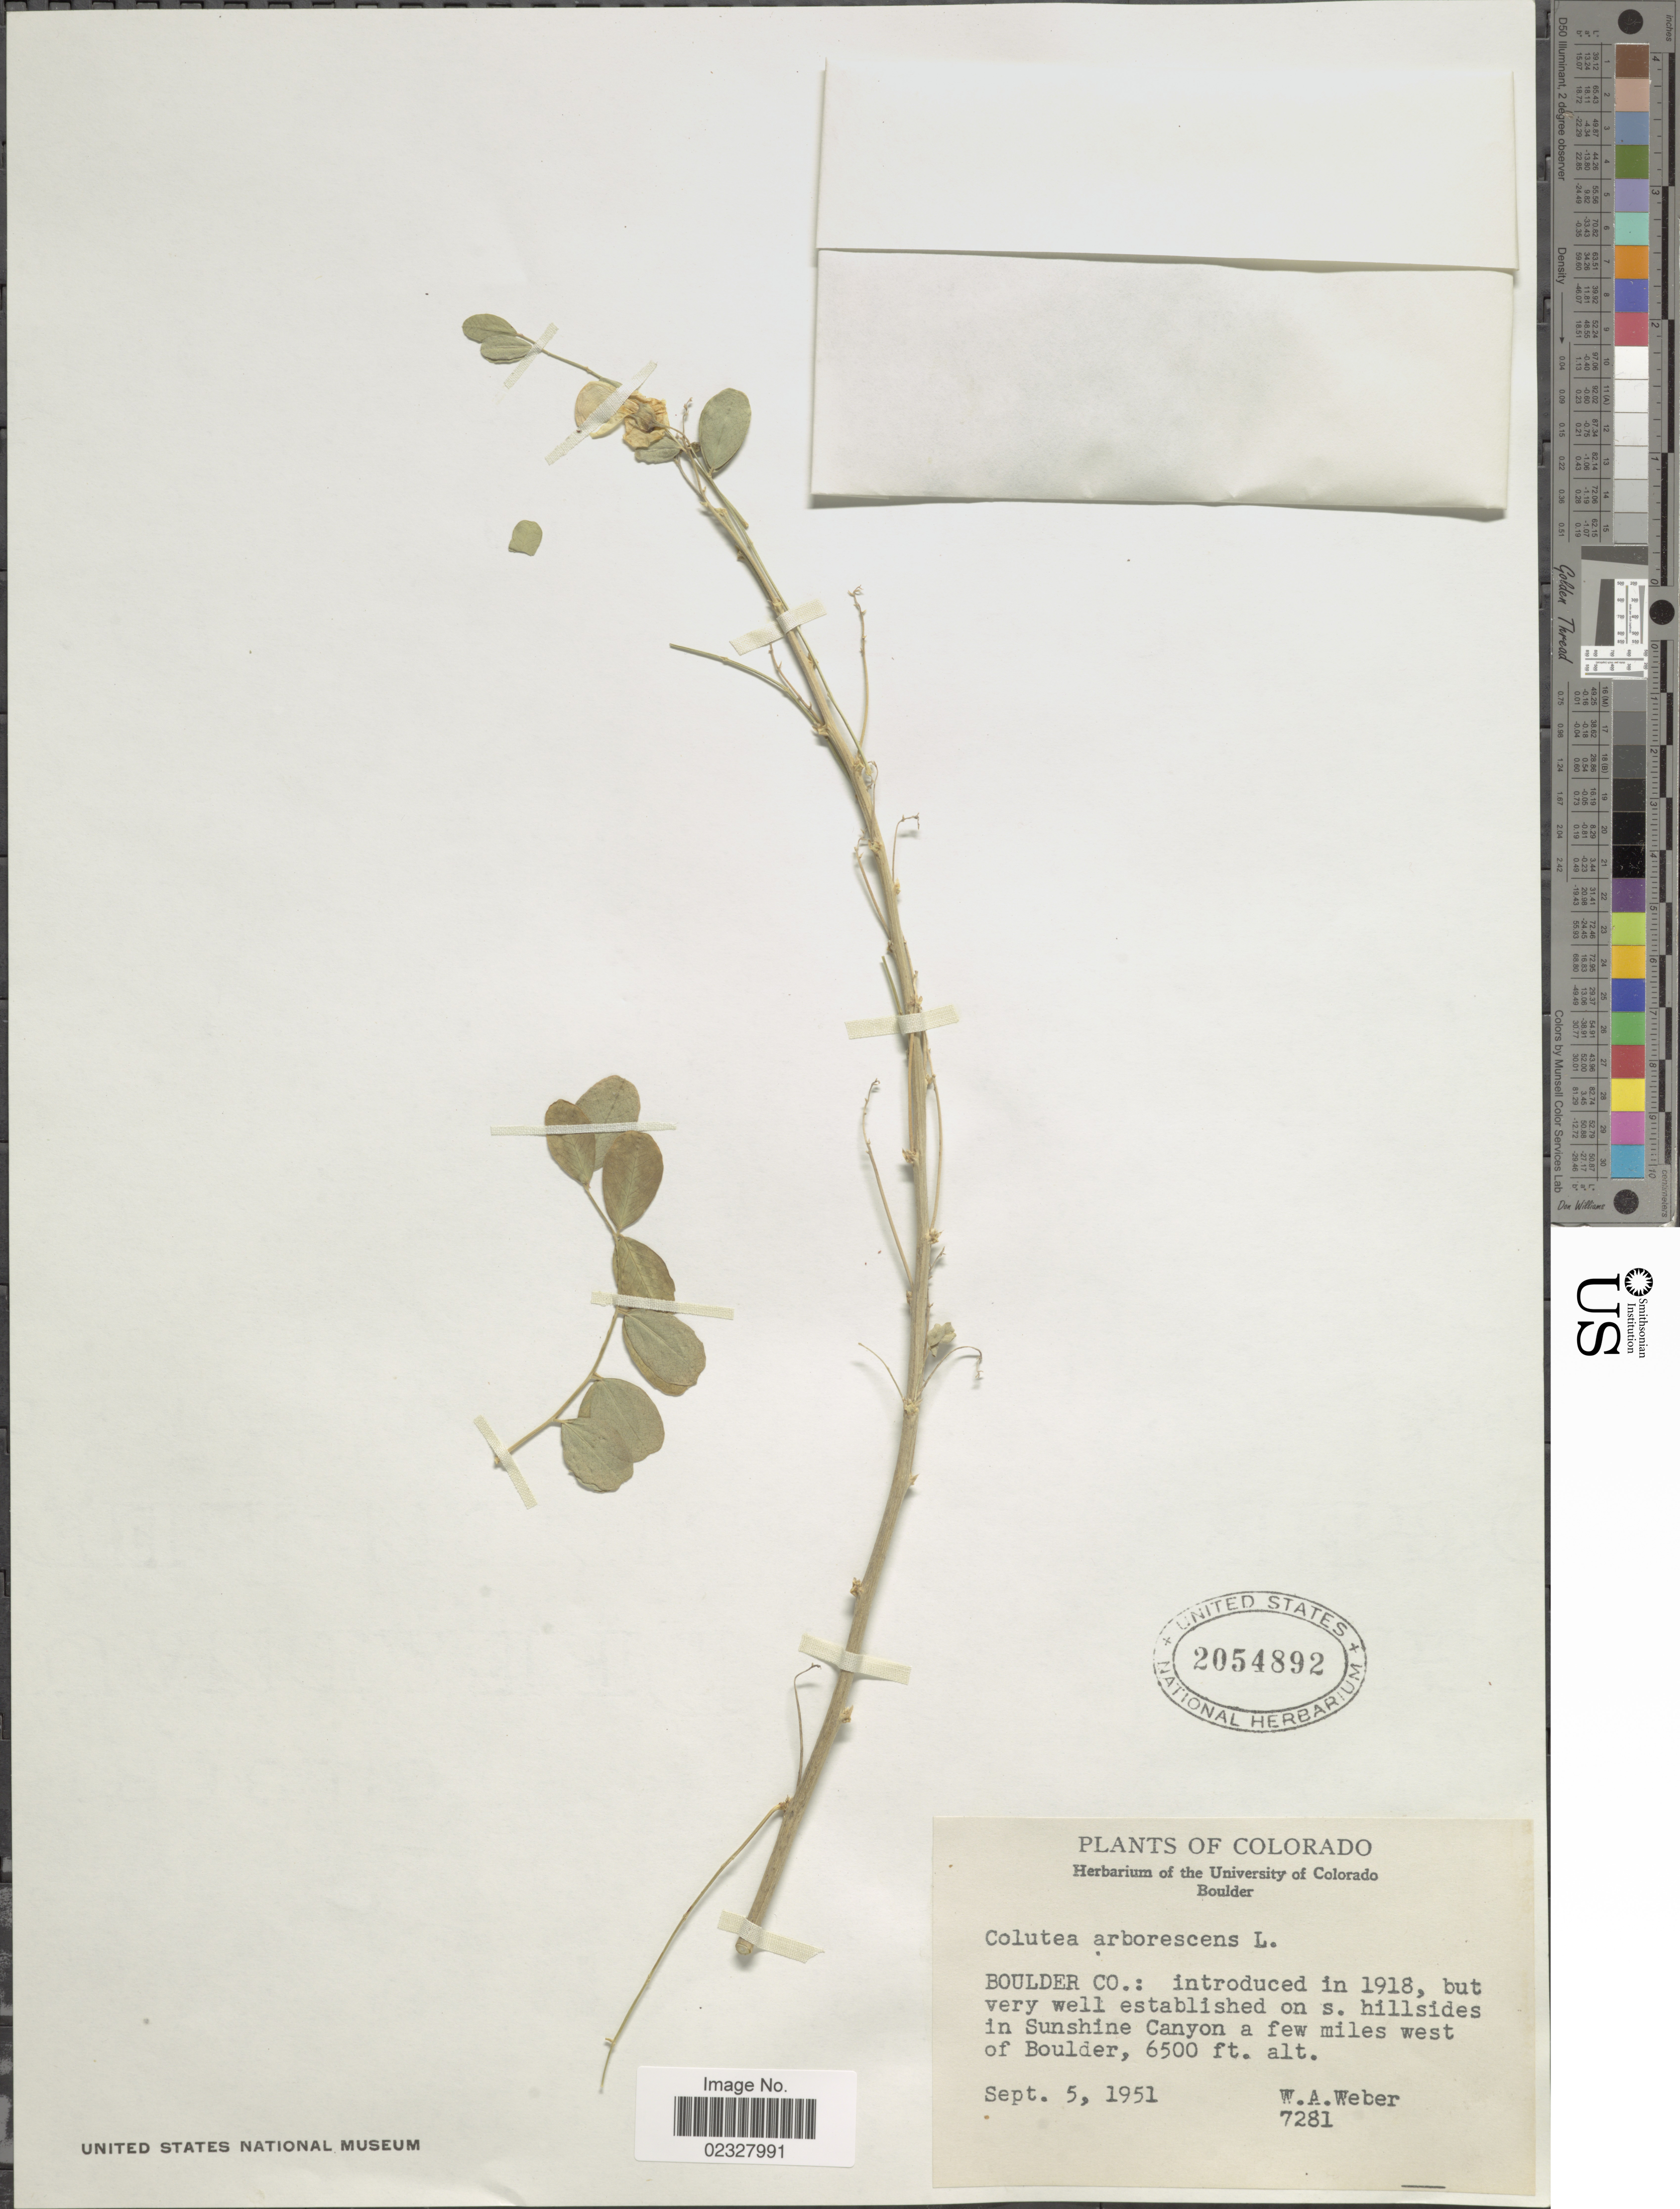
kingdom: Plantae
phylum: Tracheophyta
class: Magnoliopsida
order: Fabales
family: Fabaceae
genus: Colutea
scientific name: Colutea arborescens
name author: L.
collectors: W. A. Weber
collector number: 7281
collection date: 1951-09-05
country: United States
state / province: Colorado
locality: Boulder Co: introduced in 1918, but very well established on s. hillsides in Sunshine Canyon a few miles west of Boulder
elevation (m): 1981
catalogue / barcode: US 2054892